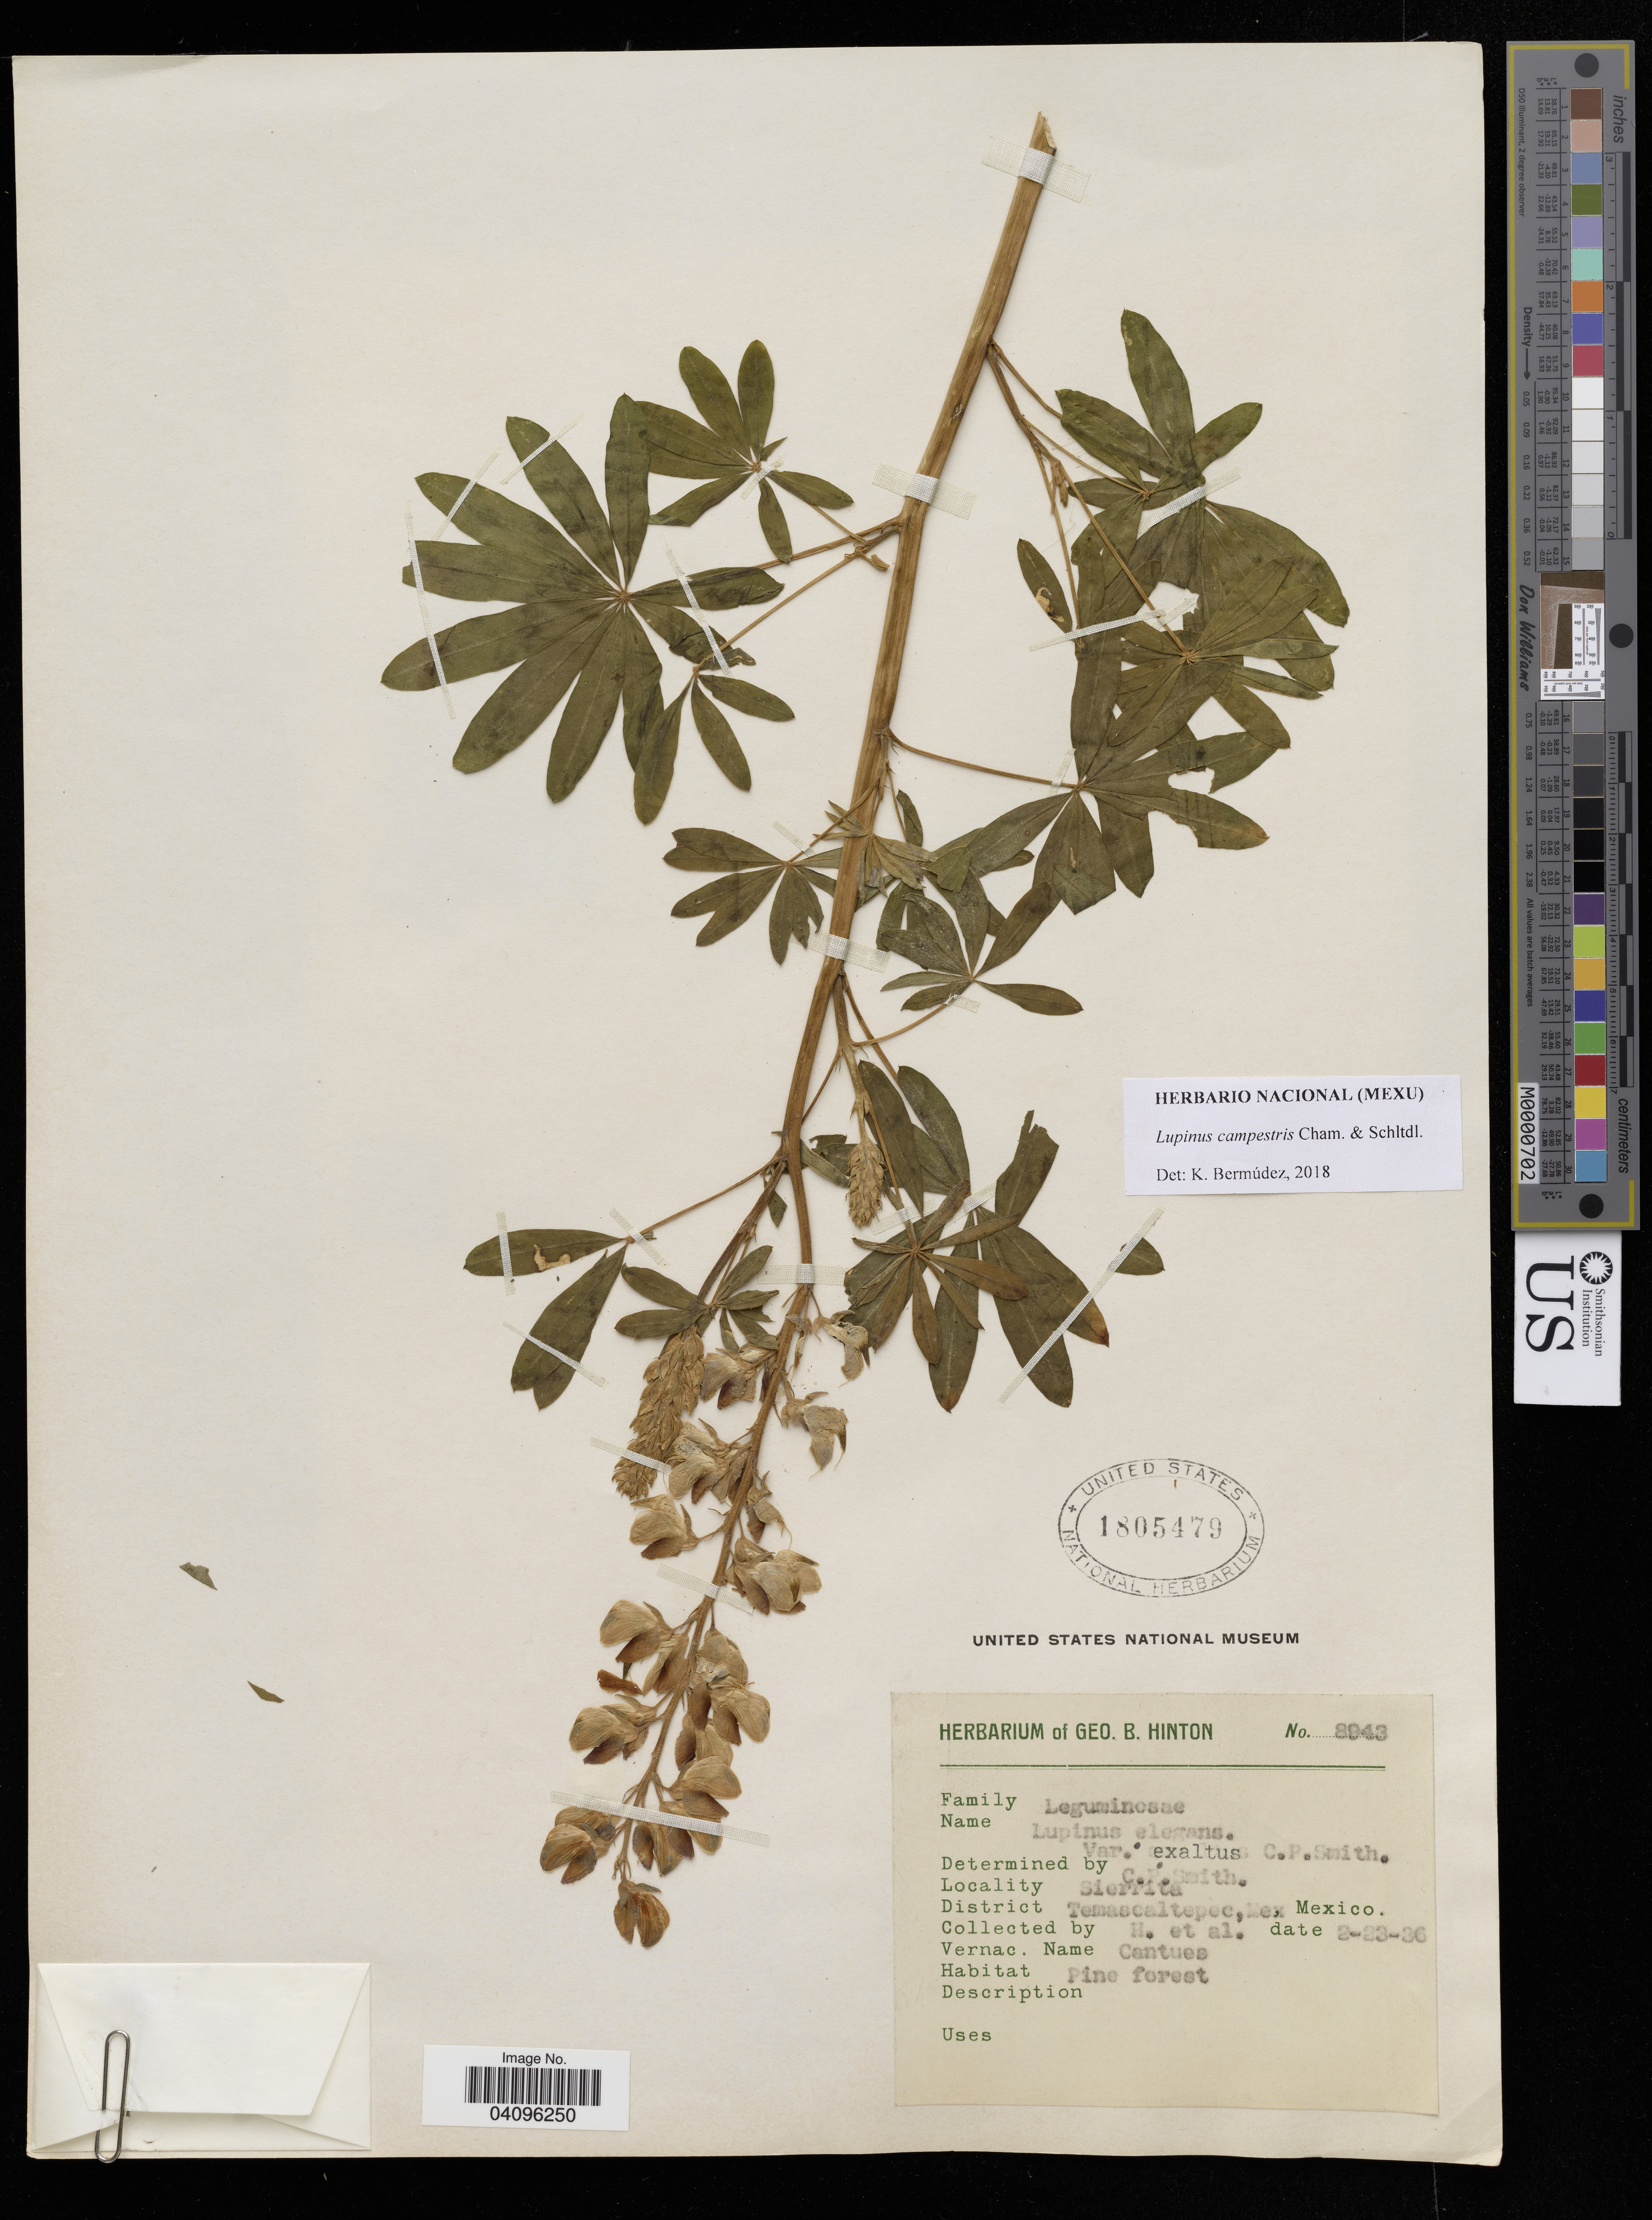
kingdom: Plantae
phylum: Tracheophyta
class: Magnoliopsida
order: Fabales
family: Fabaceae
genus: Lupinus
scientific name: Lupinus campestris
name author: Cham. & Schltdl.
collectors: H. & et al.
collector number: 8943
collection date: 1936-02-23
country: Mexico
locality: Sierrita Temascaltepec, Mex.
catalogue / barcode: US 1805479